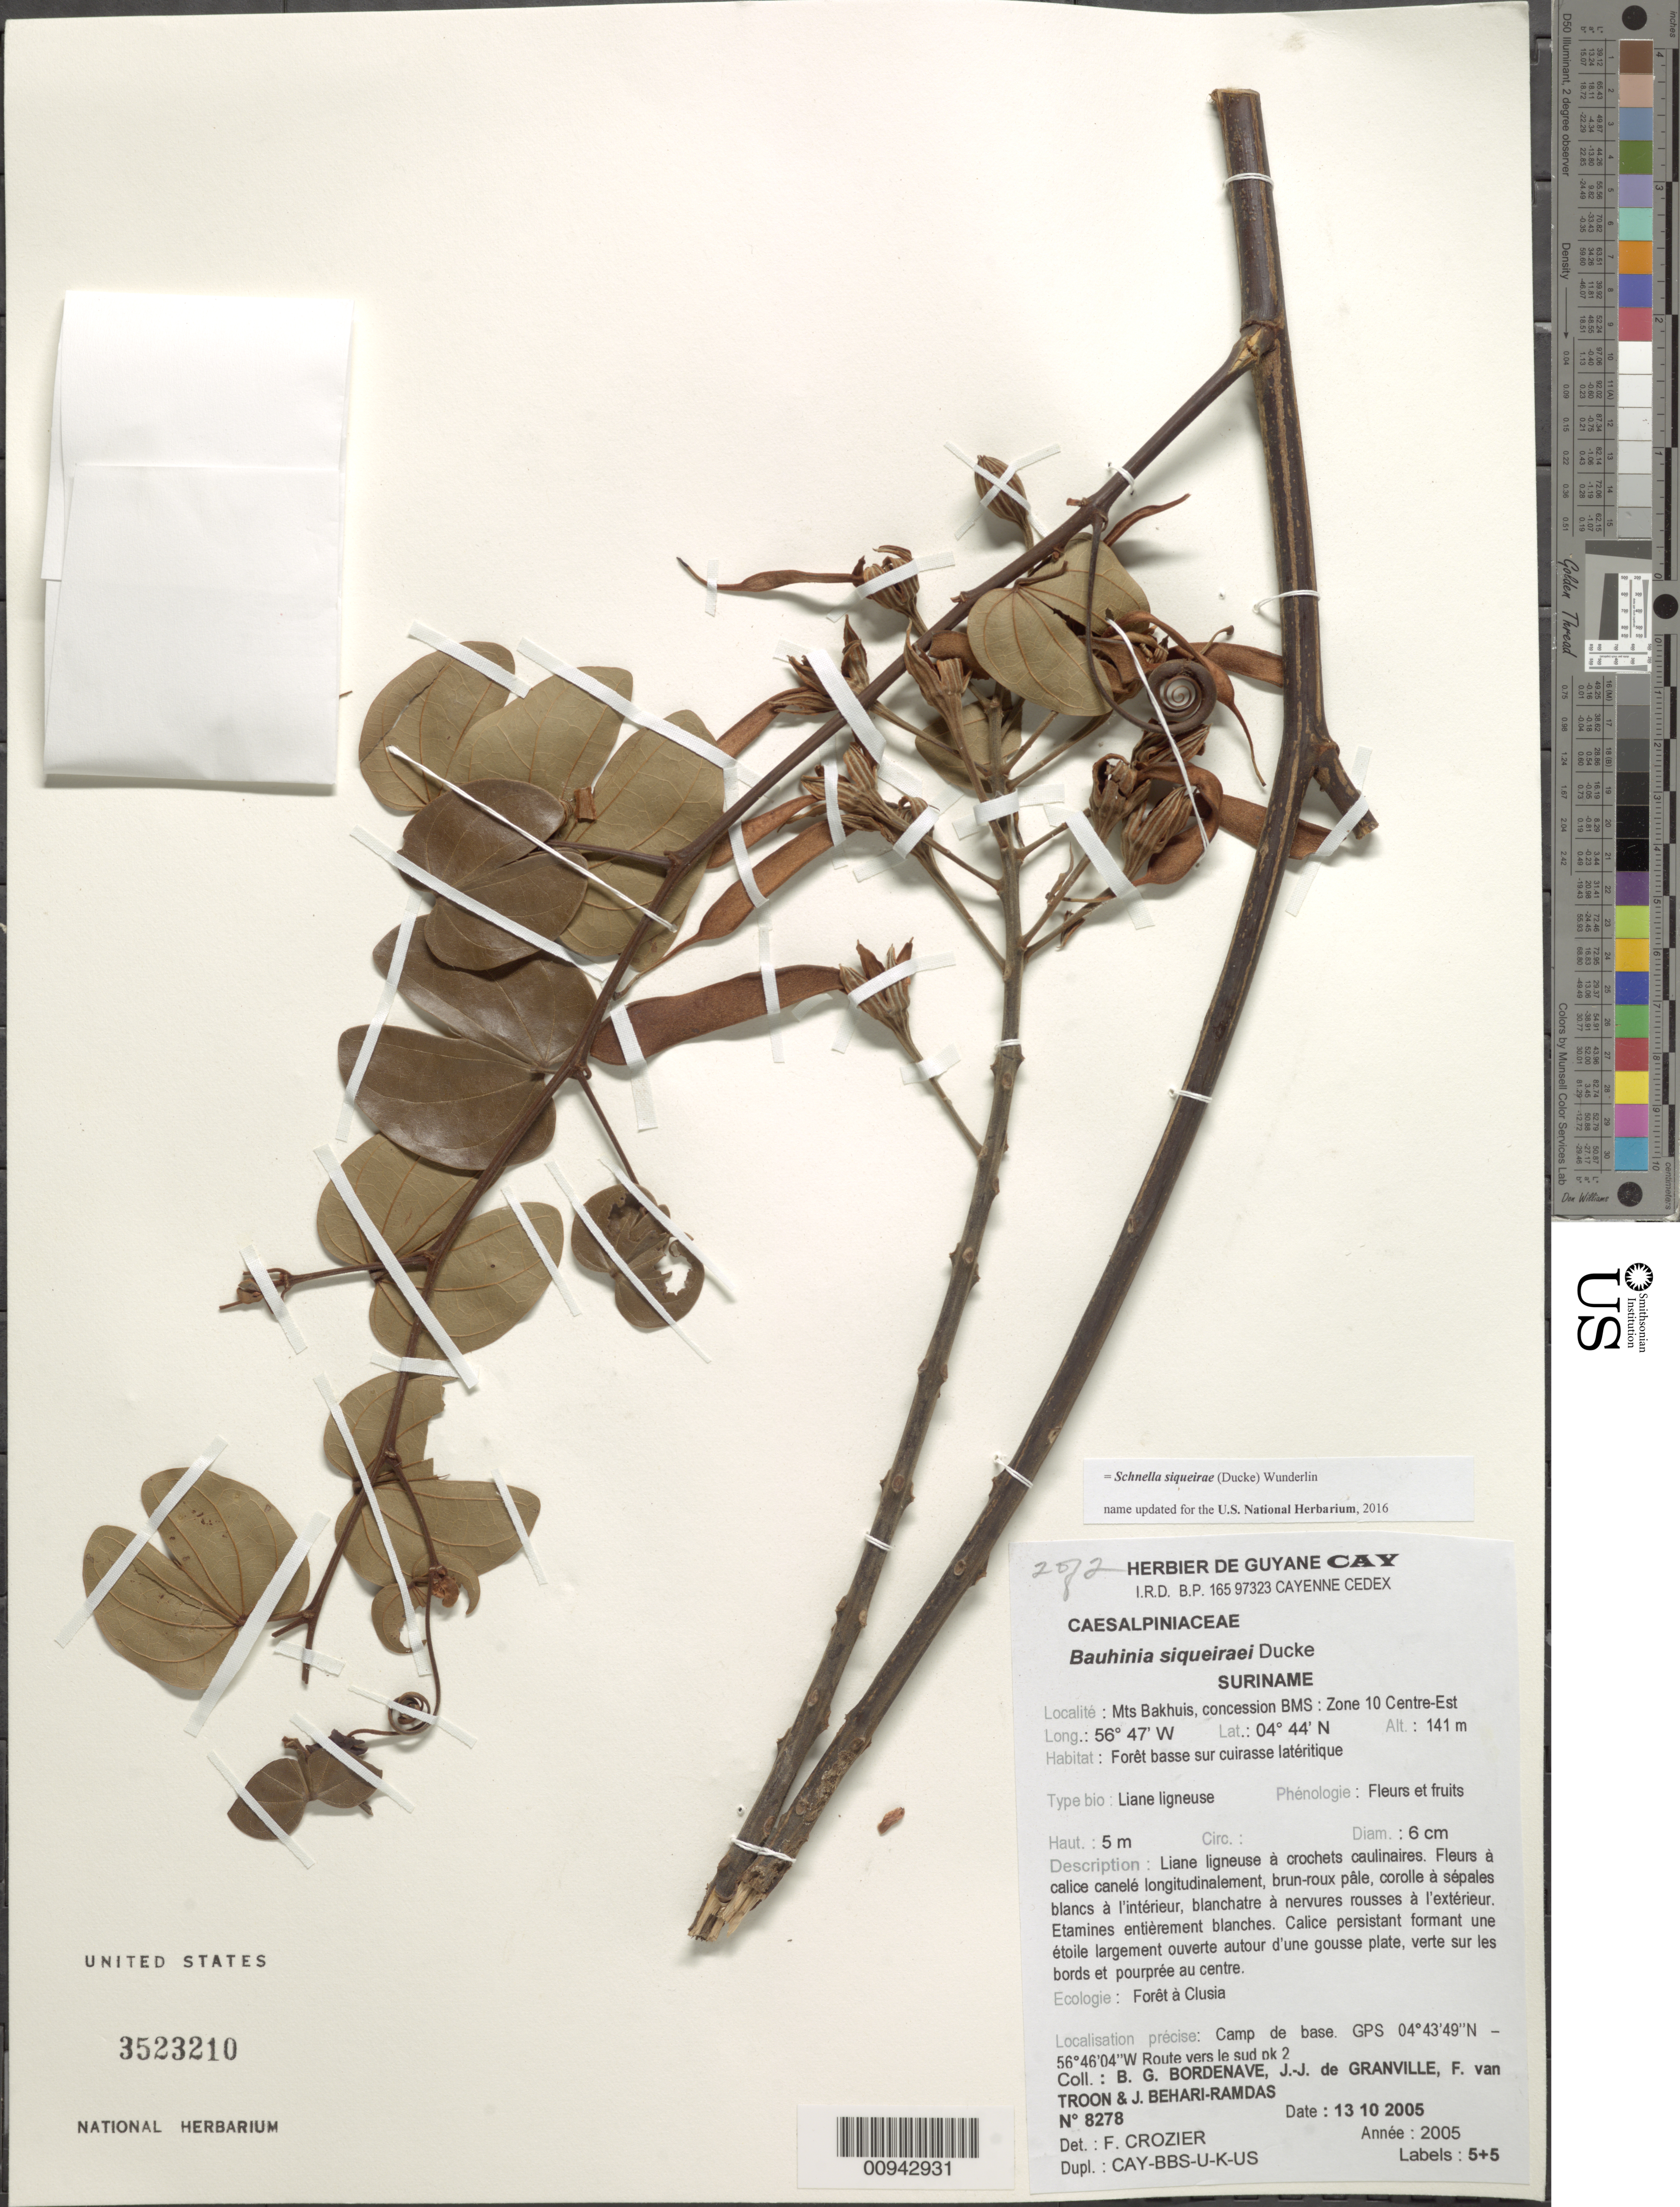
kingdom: Plantae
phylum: Tracheophyta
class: Magnoliopsida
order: Fabales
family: Fabaceae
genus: Schnella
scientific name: Schnella siqueirae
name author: (Ducke) Wunderlin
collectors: B. Bordenave, J.-J. de Granville, F. Van Troon & J. Behari-Ramdas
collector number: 8278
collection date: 2005-10-13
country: Suriname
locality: Mts. Bakhuis, concession BMS: Zone 10 Centre-Est.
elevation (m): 141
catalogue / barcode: US 3523210